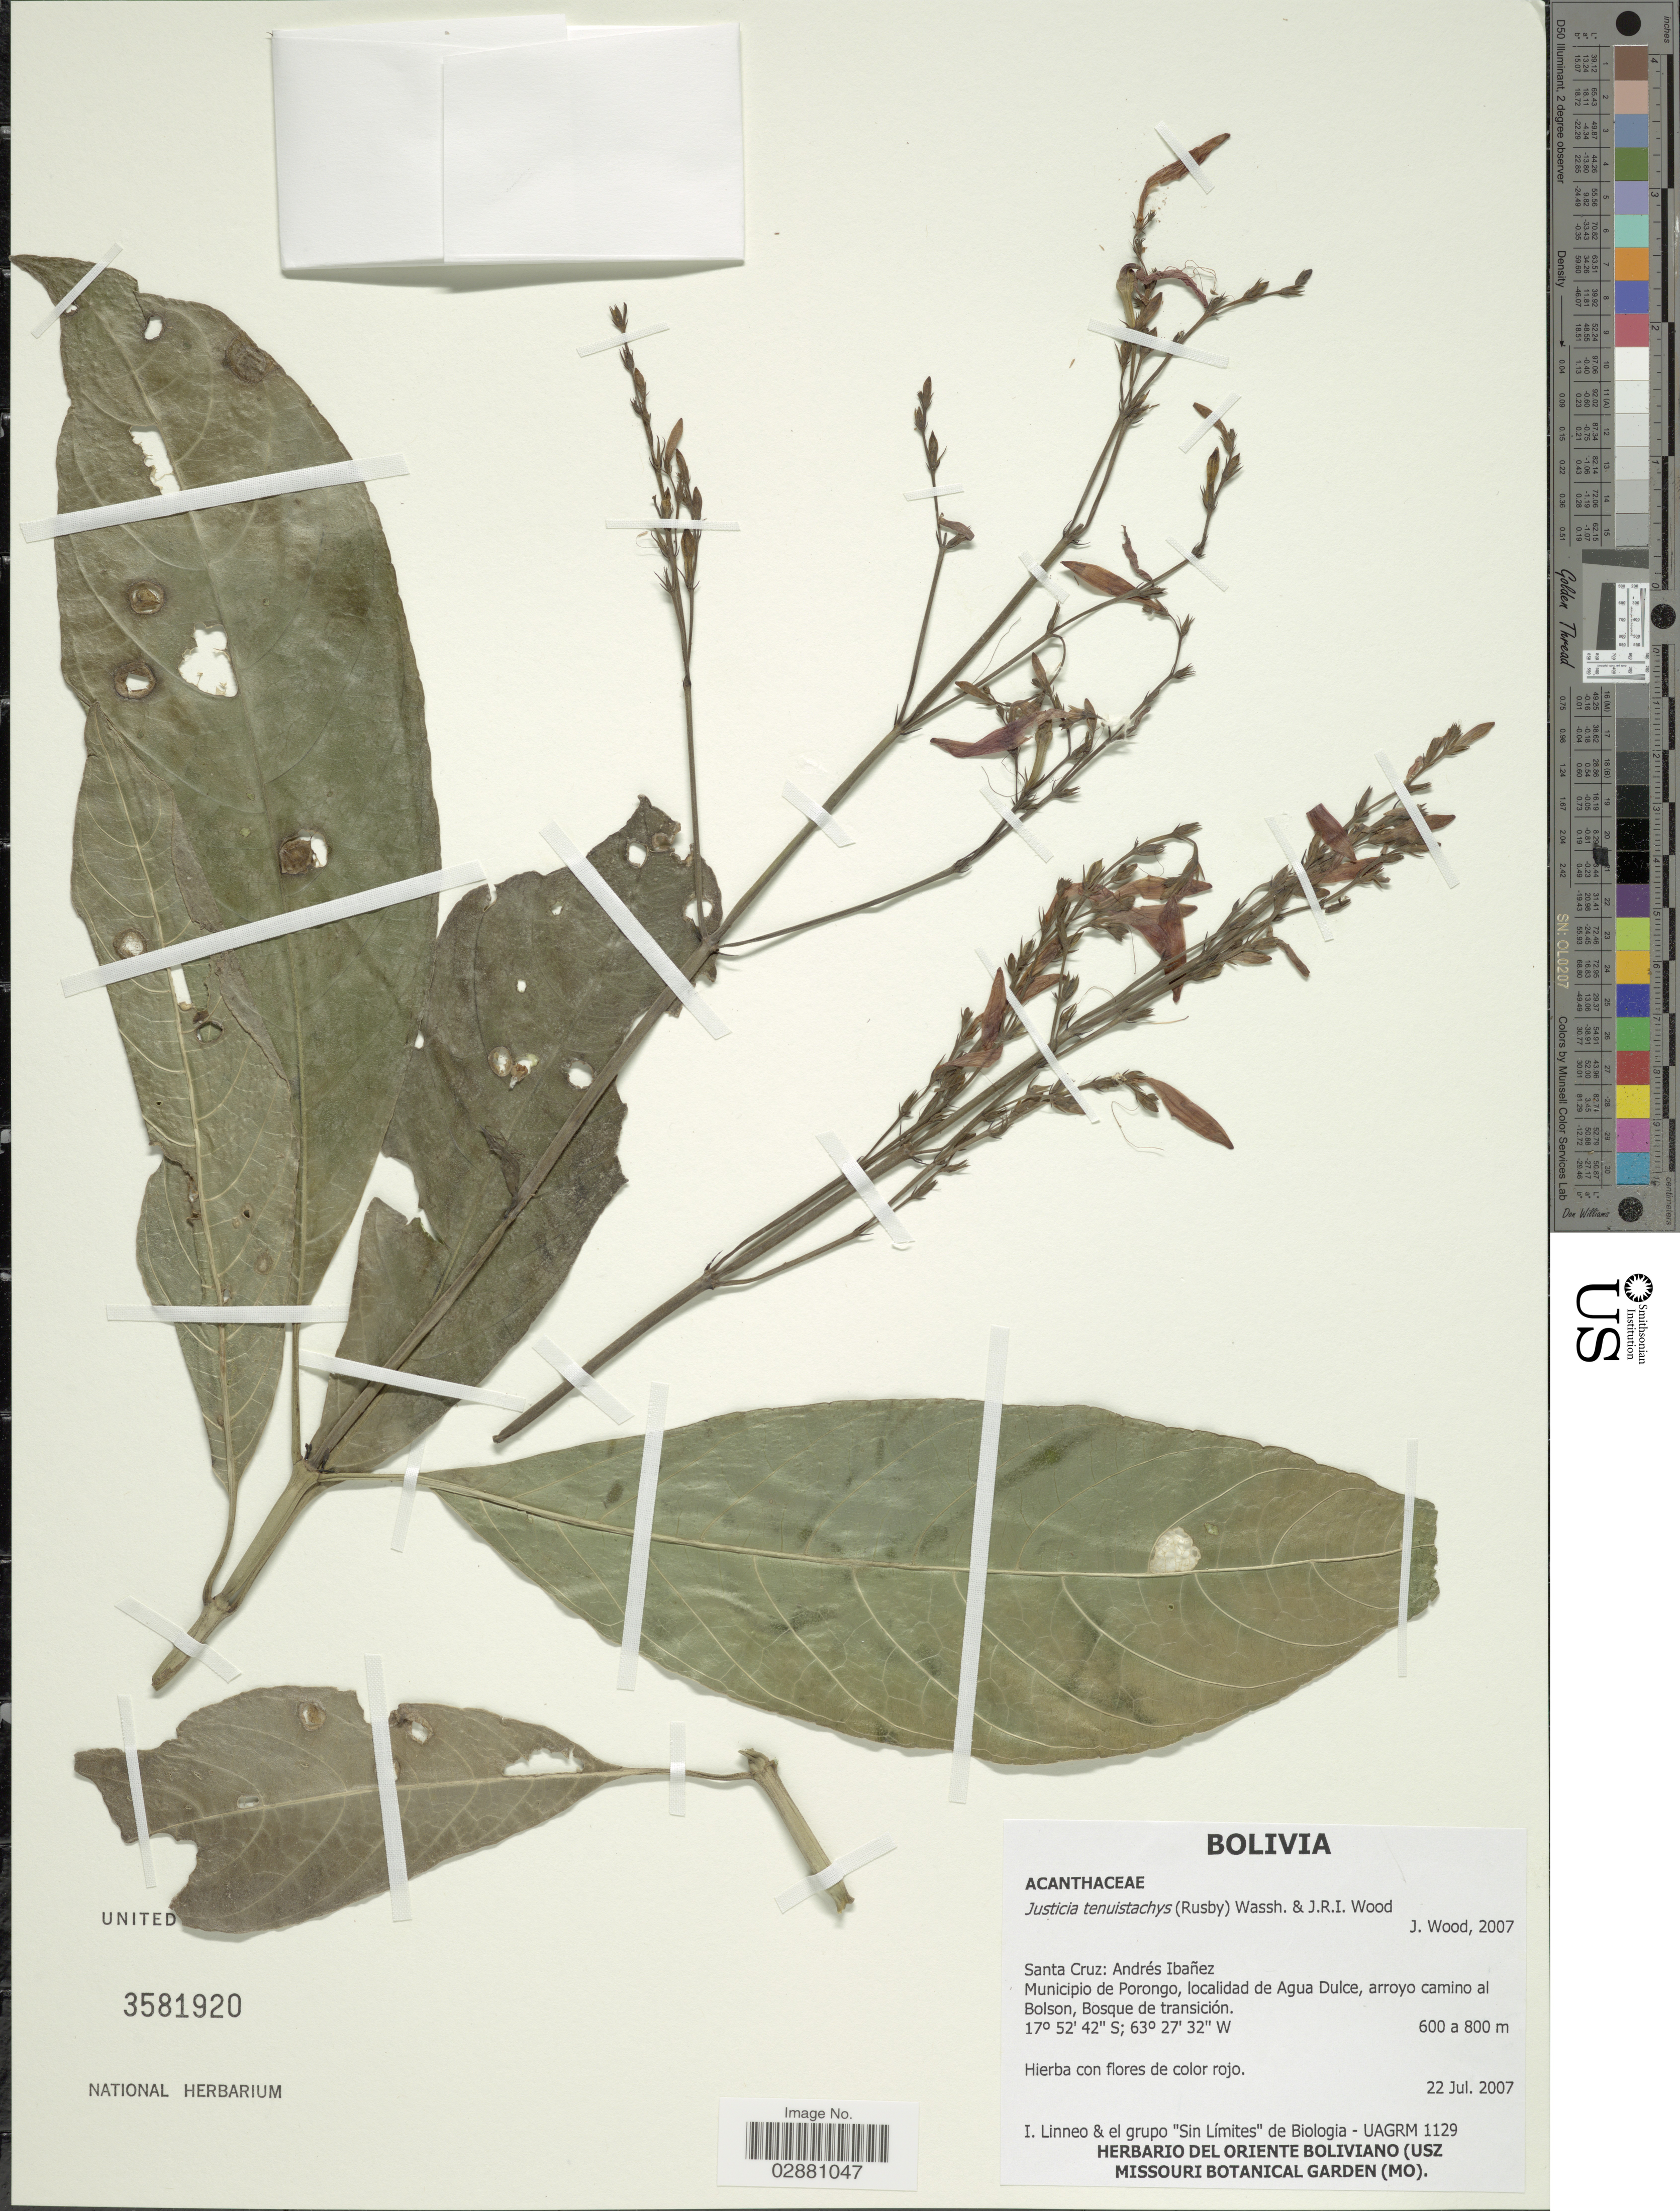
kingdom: Plantae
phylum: Tracheophyta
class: Magnoliopsida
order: Lamiales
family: Acanthaceae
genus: Justicia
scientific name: Justicia tenuistachys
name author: (Rusby) Wassh. & J.R.I. Wood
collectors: I. Linneo & El grupo Sin Límites de Biologia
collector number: UAGRM1129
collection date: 2007-07-22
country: Bolivia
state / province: Santa Cruz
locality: Andrés Ibañez. Municipio de Porongo, localidad de Agua Dulce, arroyo camino al Bolson.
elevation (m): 600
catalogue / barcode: US 3581920